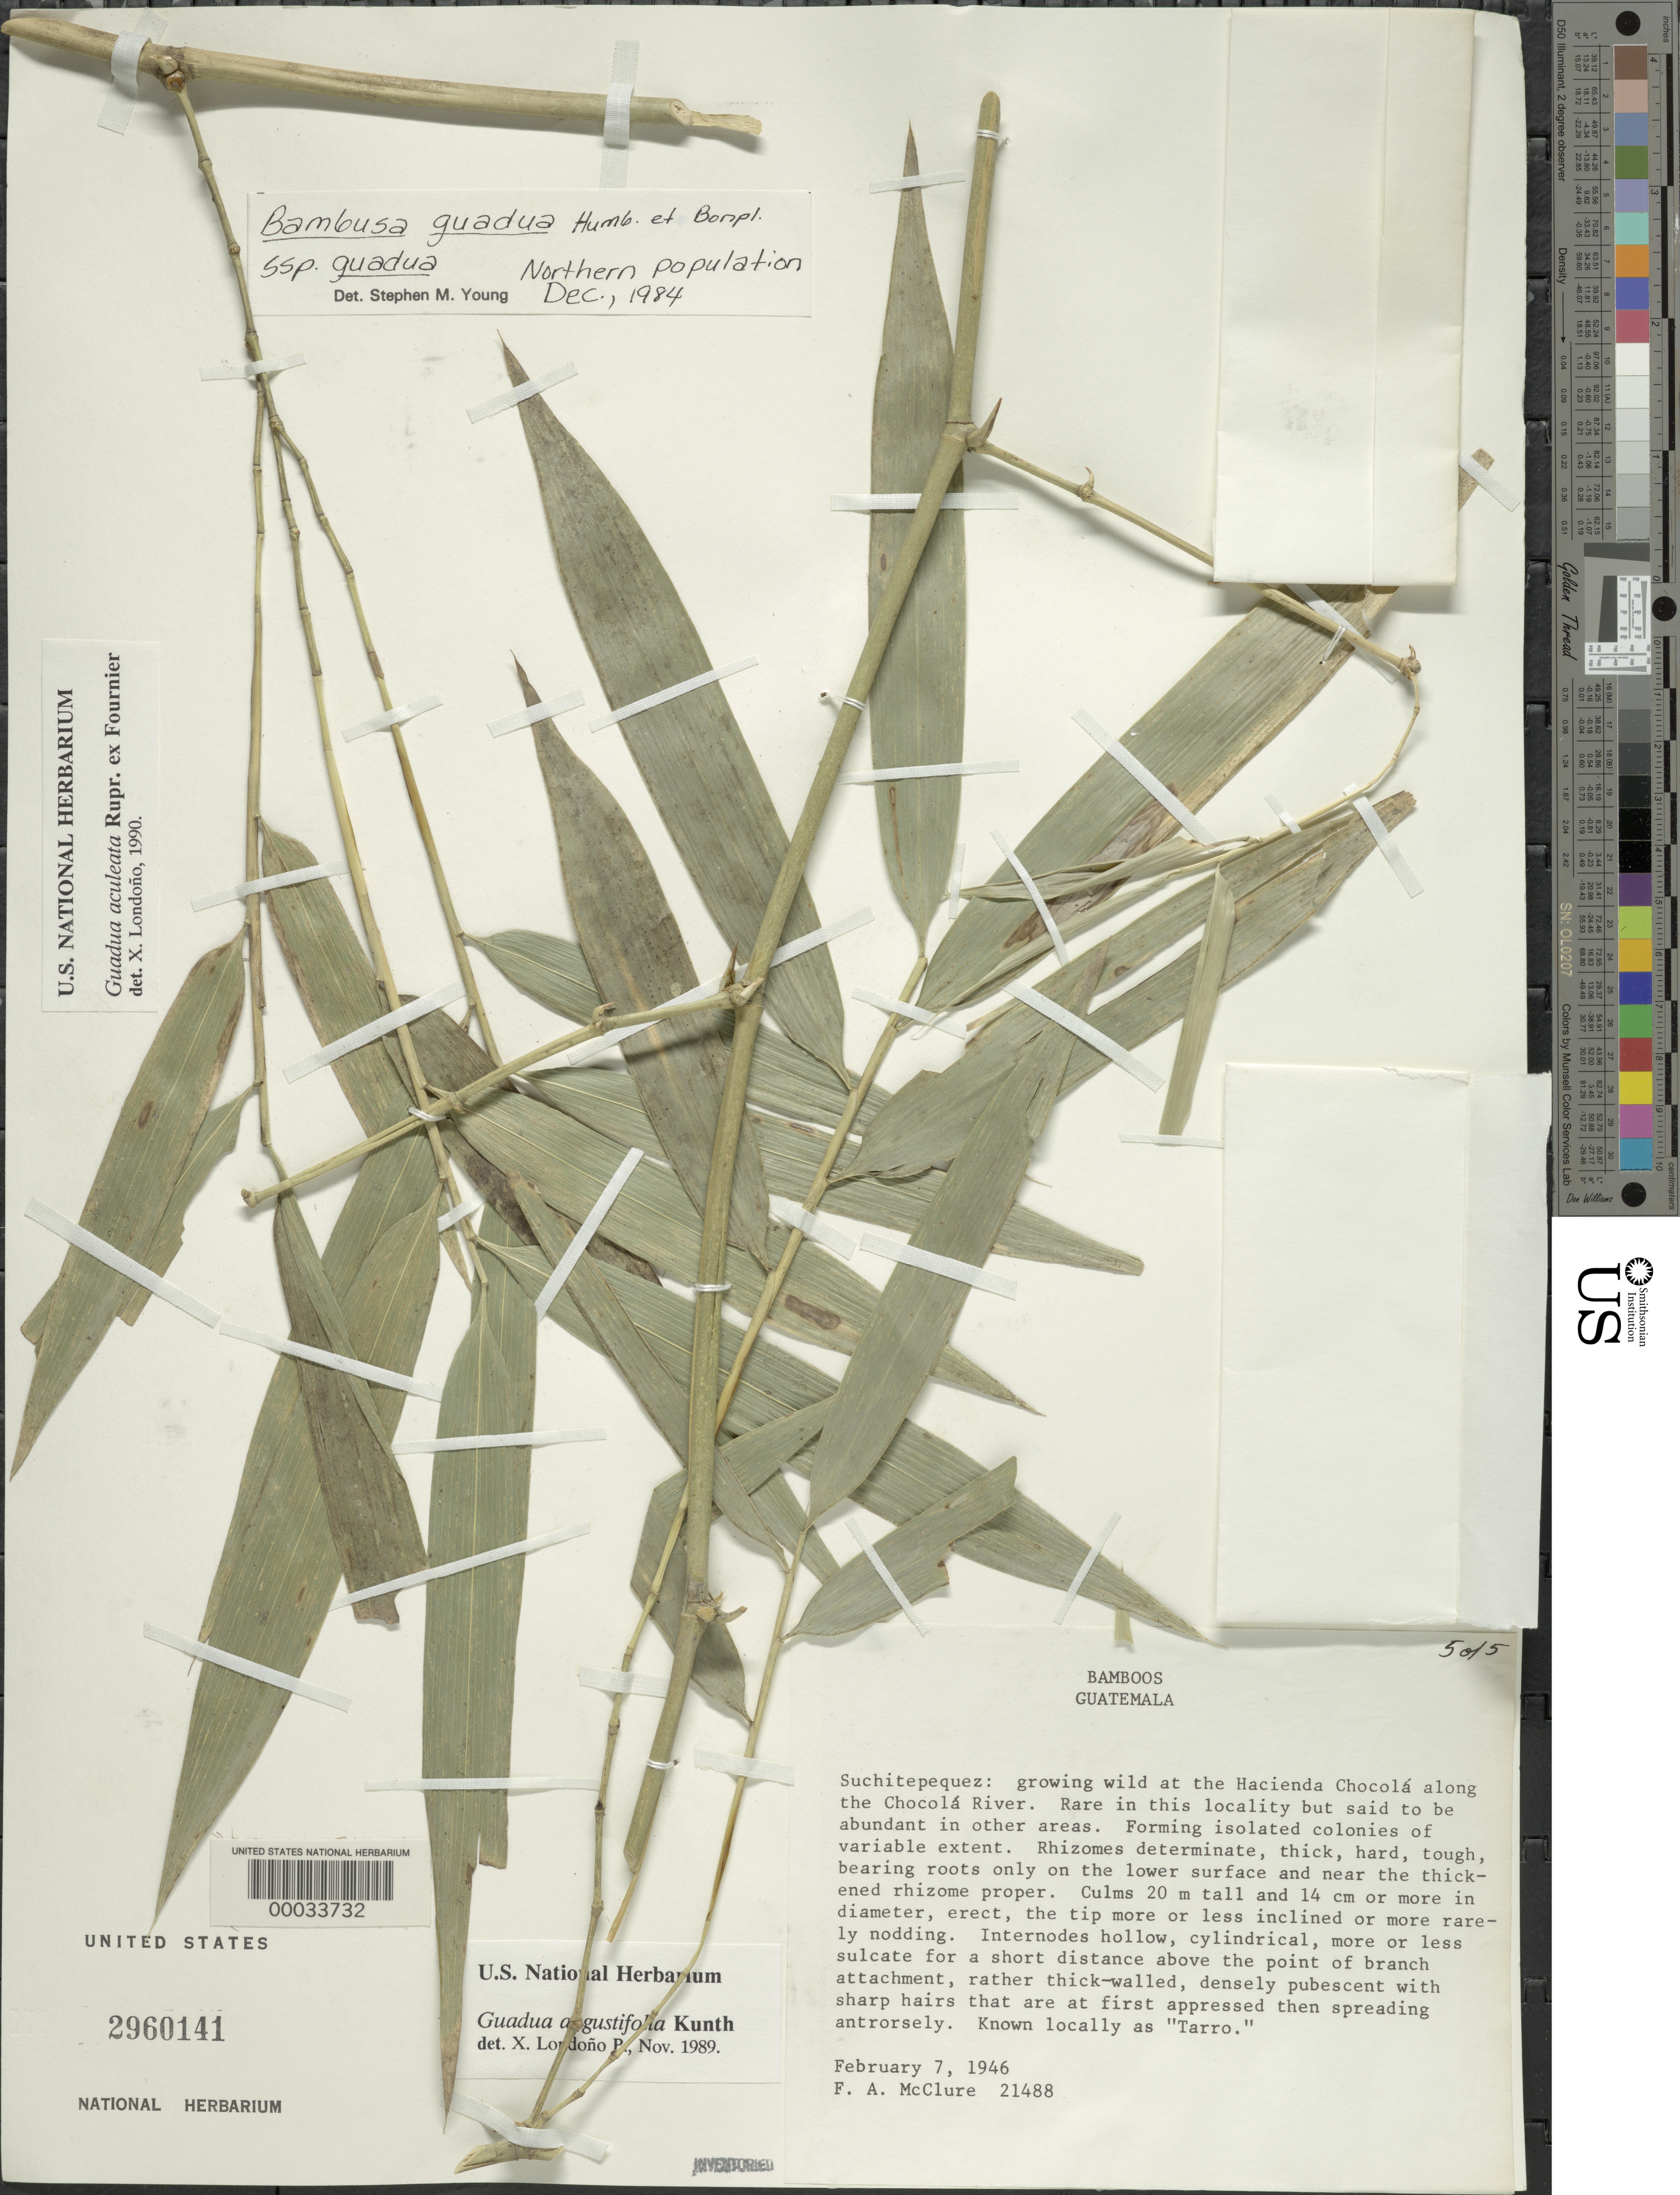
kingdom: Plantae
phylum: Tracheophyta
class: Liliopsida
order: Poales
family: Poaceae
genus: Guadua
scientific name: Guadua aculeata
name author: Rupr. ex E. Fourn.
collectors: F. A. McClure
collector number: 21488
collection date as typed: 07 Feb 1946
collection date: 1946-02-07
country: Guatemala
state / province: Suchitepéquez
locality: Hacienda Chocola along the Chocola River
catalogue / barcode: US 2960141